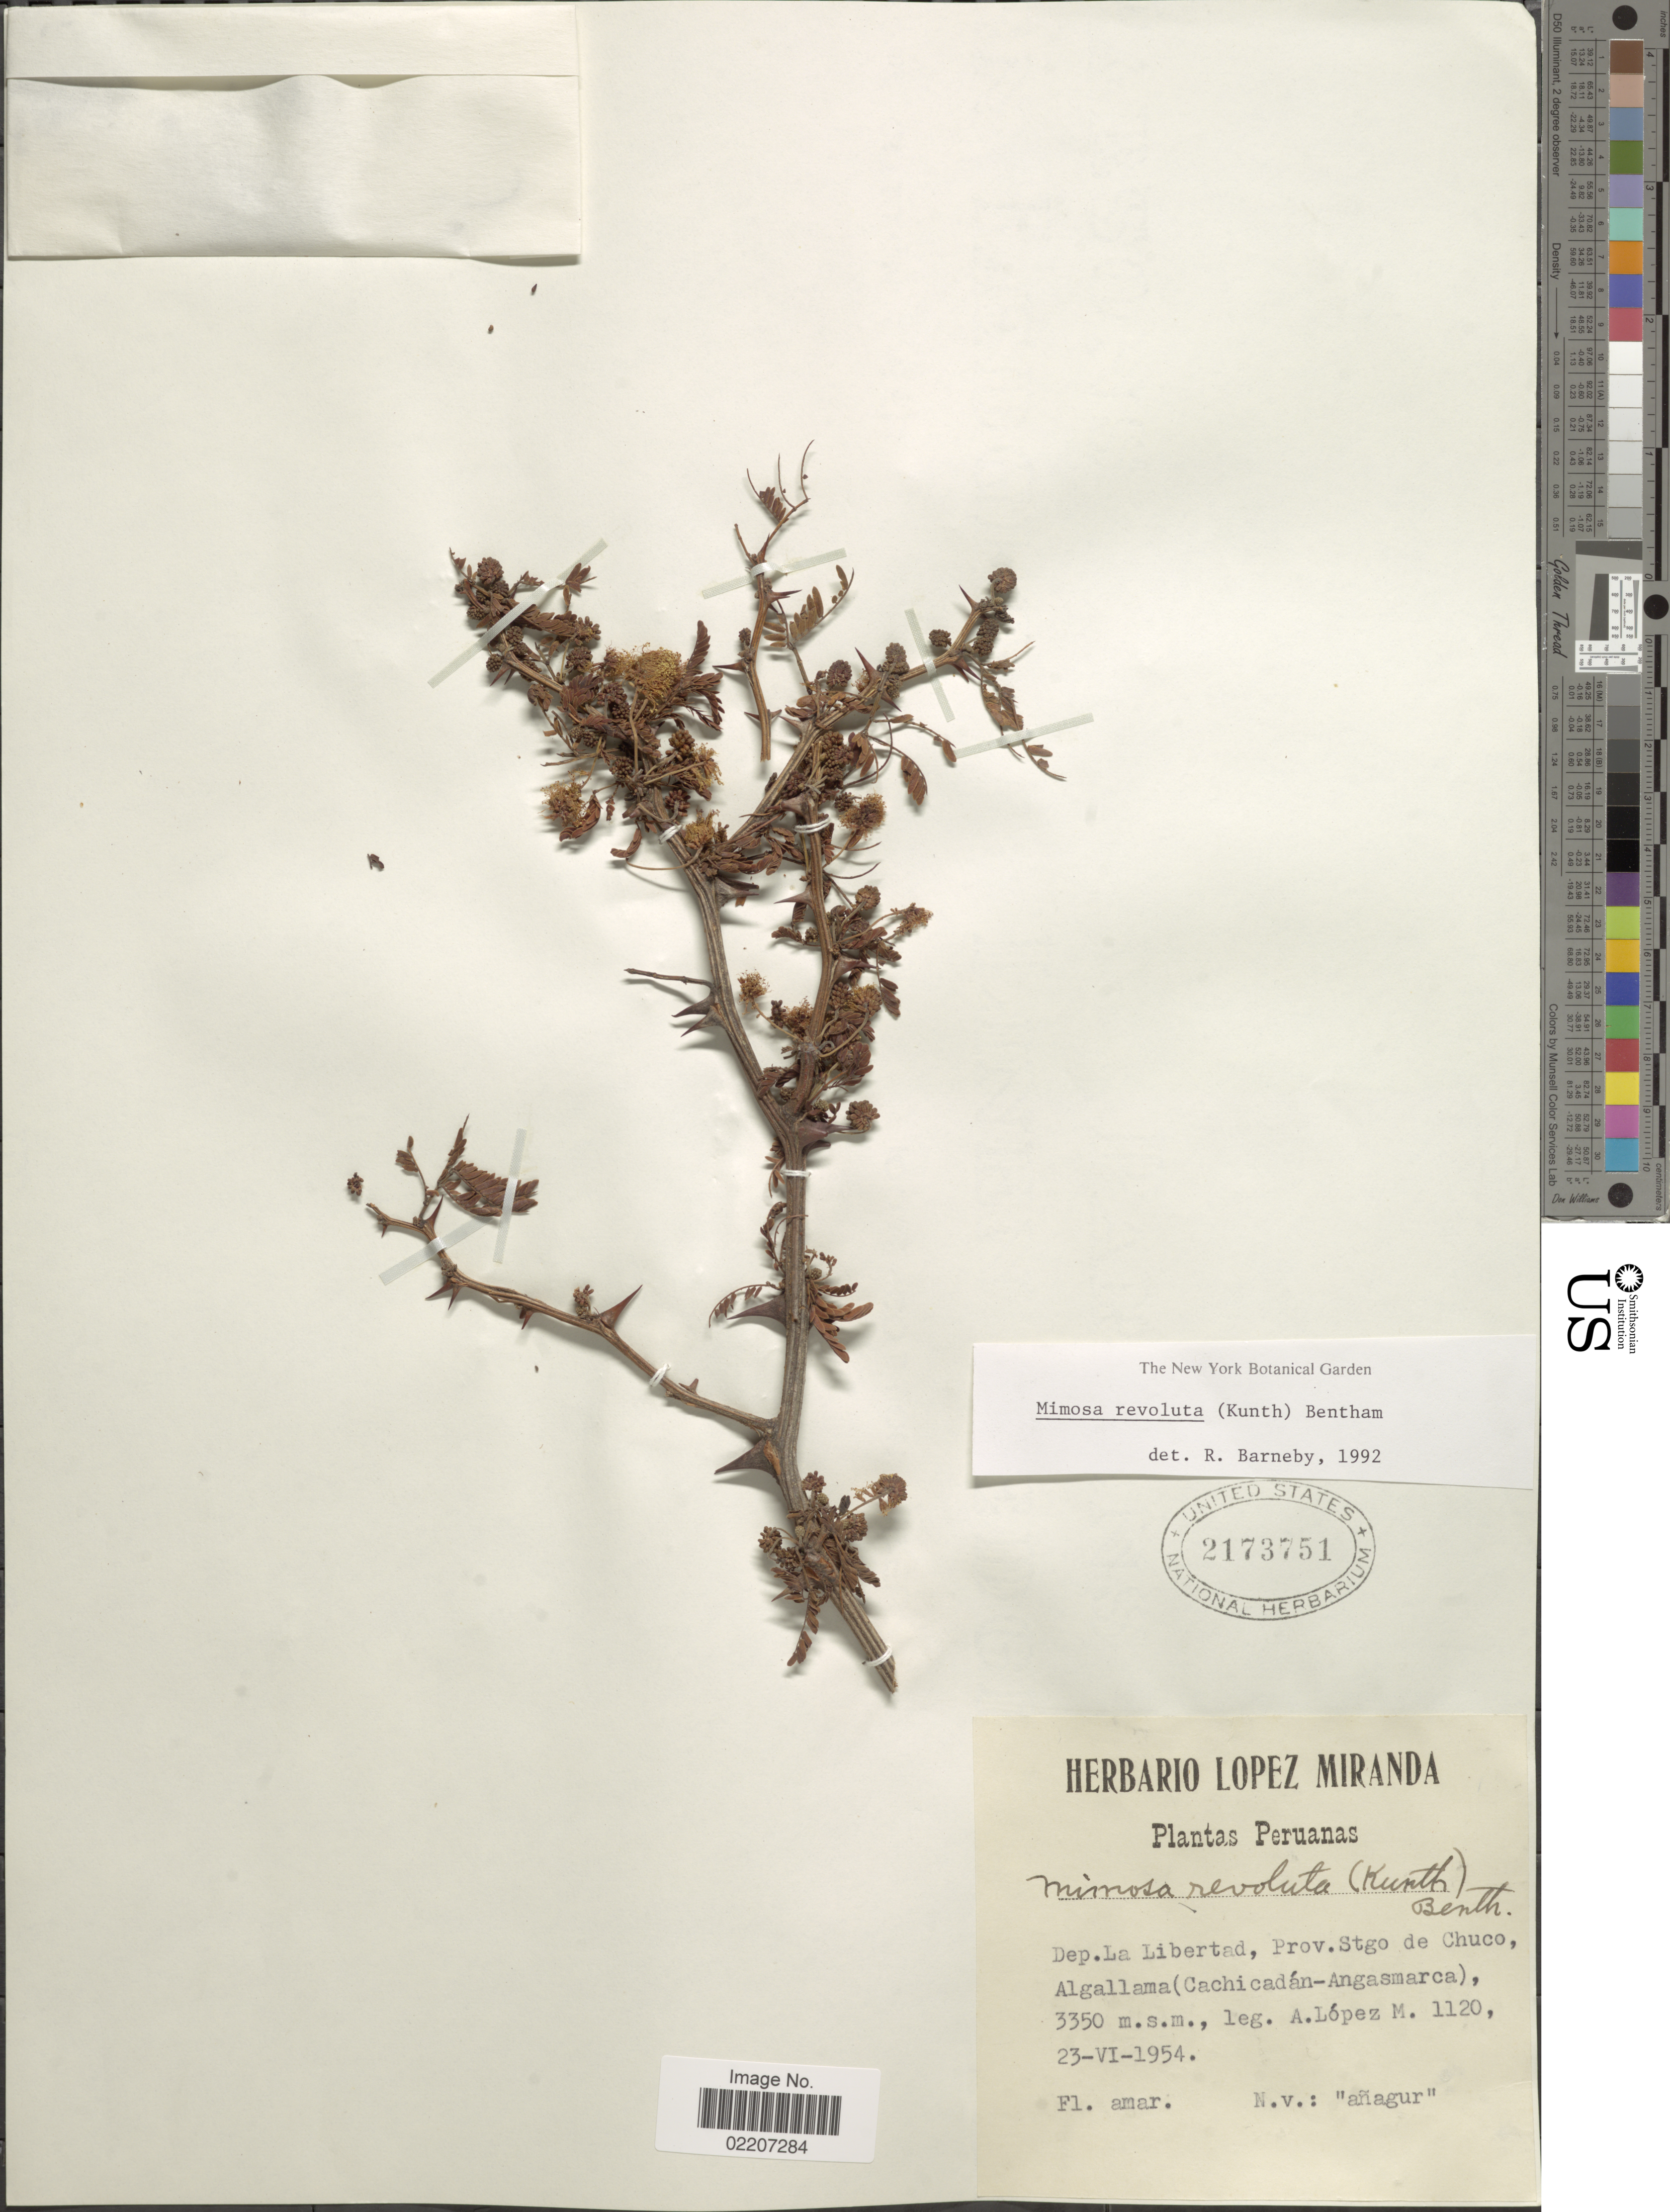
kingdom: Plantae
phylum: Tracheophyta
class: Magnoliopsida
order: Fabales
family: Fabaceae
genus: Mimosa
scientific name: Mimosa revoluta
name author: (Kunth) Benth.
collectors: A. López M.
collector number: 1120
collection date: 1954-06-23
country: Peru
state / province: La Libertad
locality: Dep. La Libertad, Prov. Stgo, de Chuco, Algallama (Cachicadan-Angasmarca)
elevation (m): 3350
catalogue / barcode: US 2173751